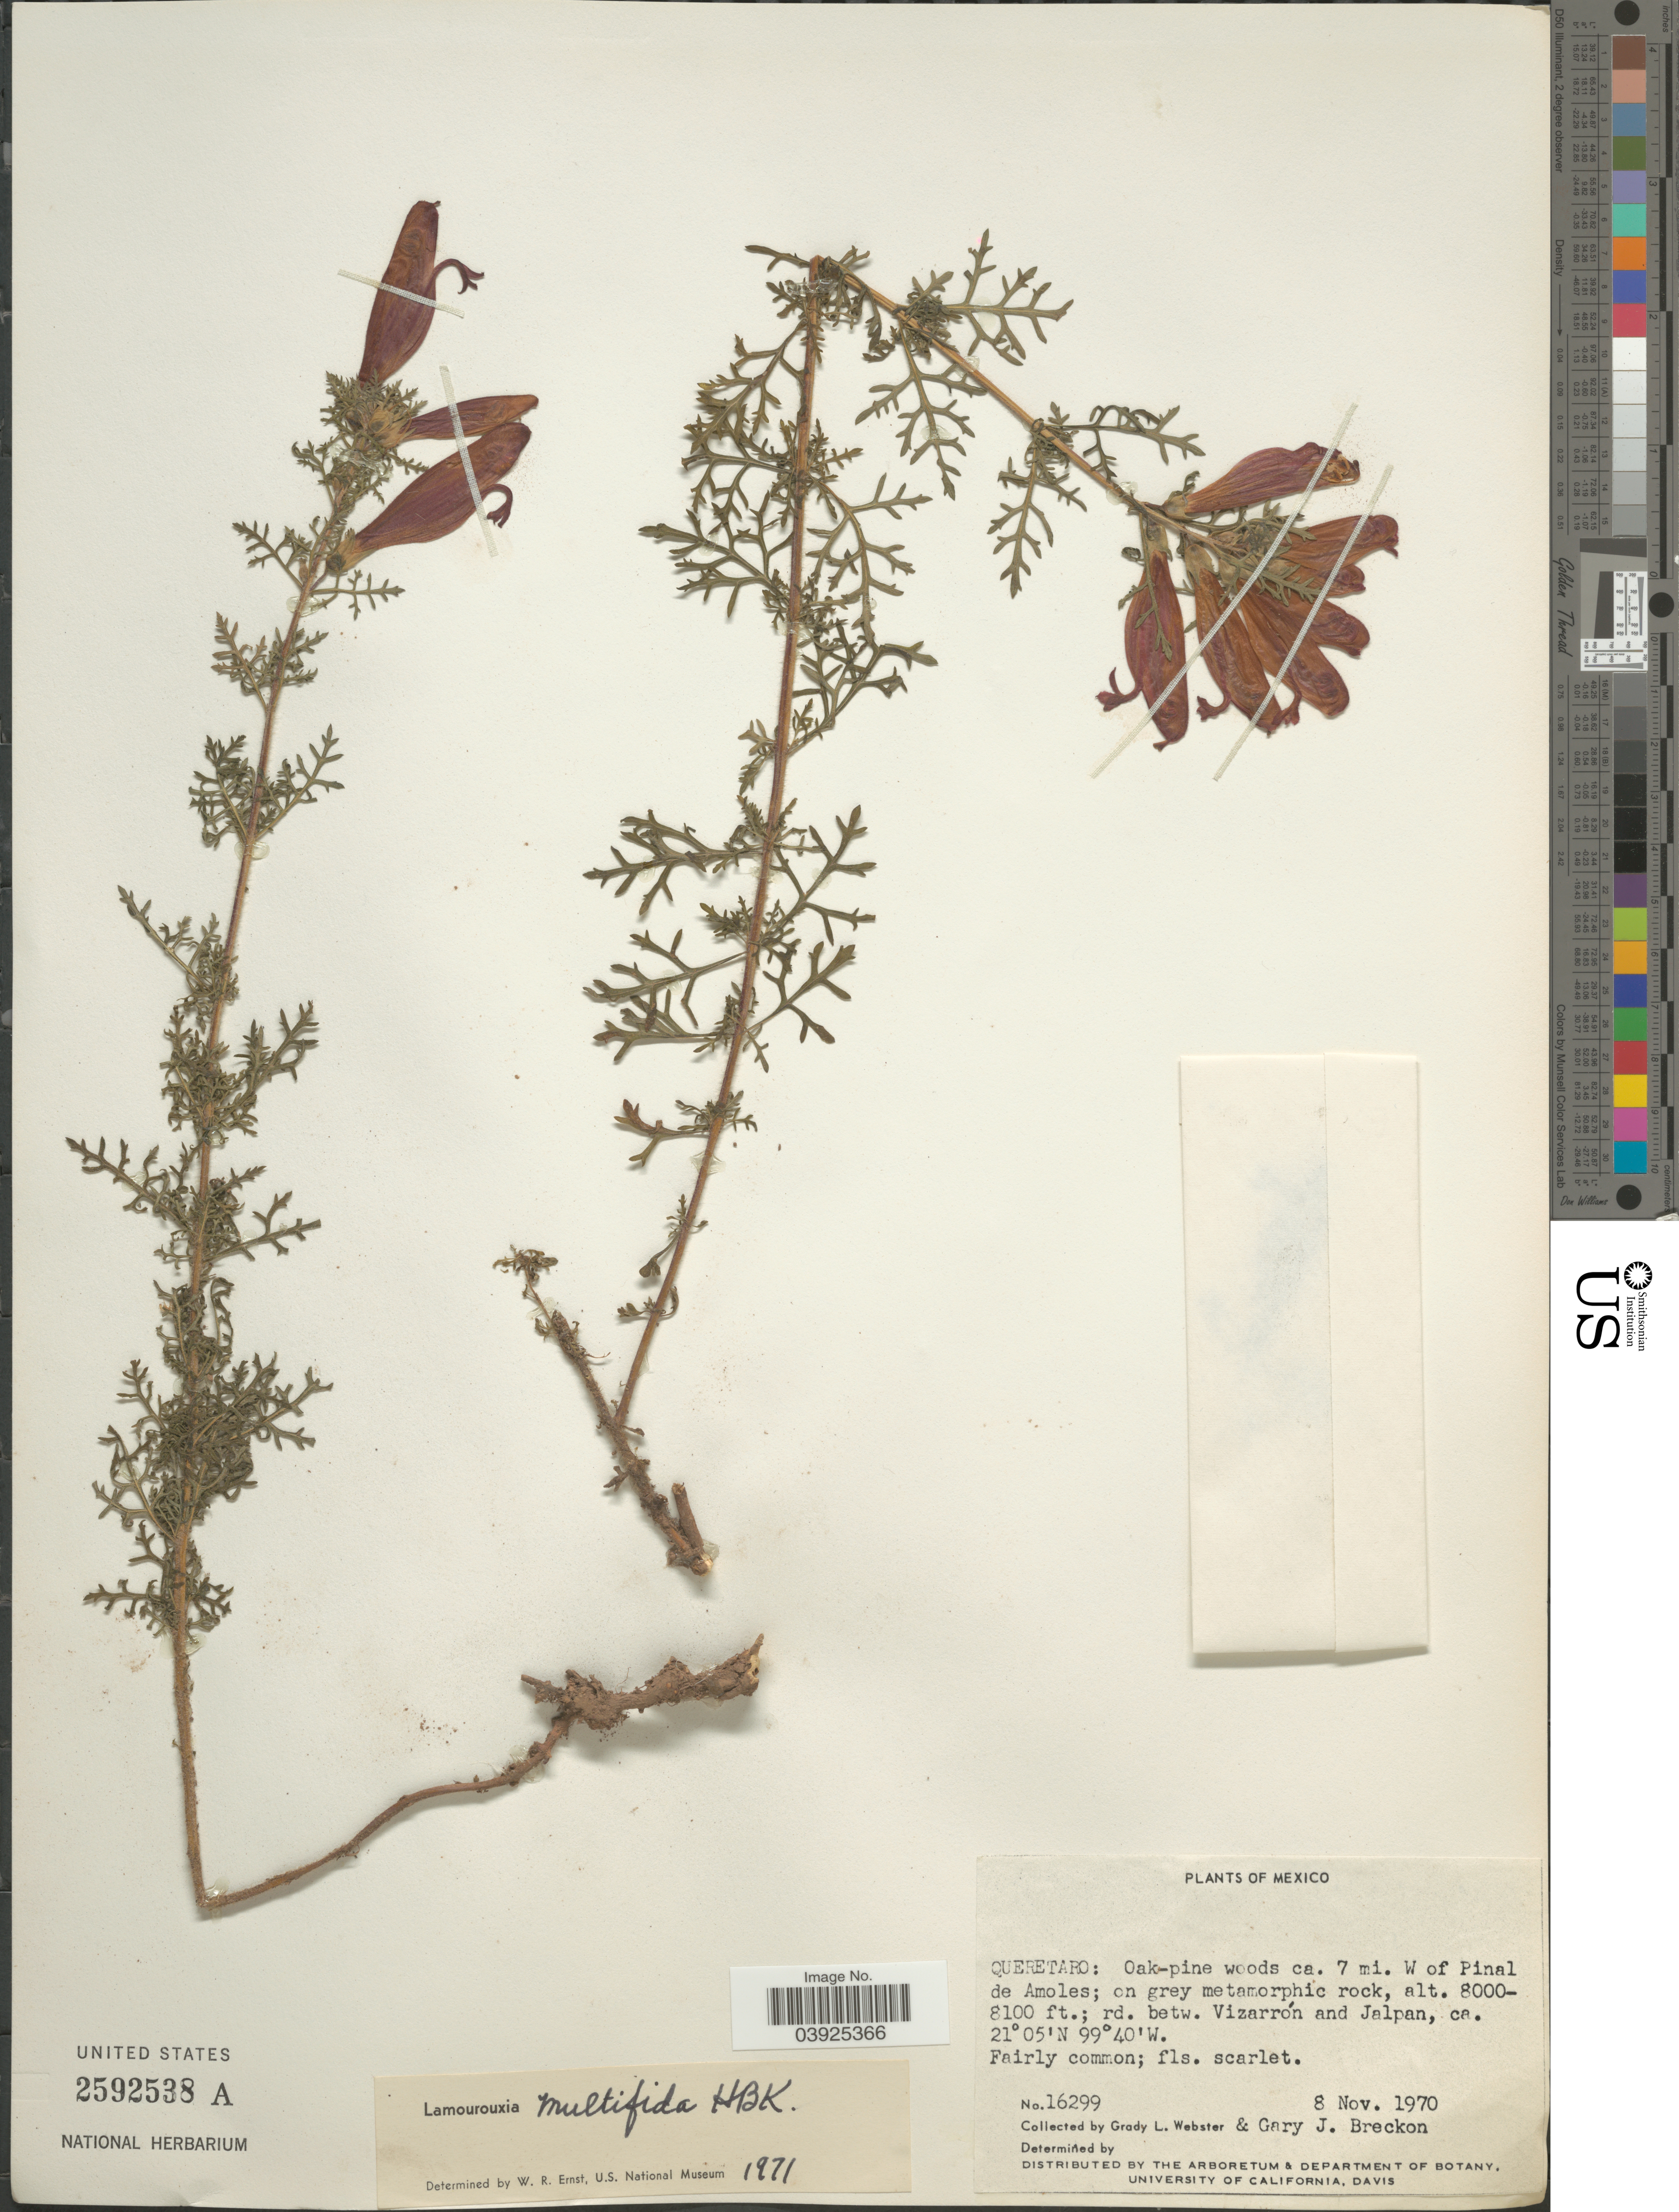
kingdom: Plantae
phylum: Tracheophyta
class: Magnoliopsida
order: Lamiales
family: Orobanchaceae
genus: Lamourouxia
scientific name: Lamourouxia multifida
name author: Kunth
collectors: G. L. Webster & G. J. Breckon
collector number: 16299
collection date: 1970-11-08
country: Mexico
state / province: Querétaro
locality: Oak-pine woods ca. 7 mi. W of Pinal de Amoles; betw. Vizarrón and Jalpan.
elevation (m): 2438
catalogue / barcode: US 2592538A